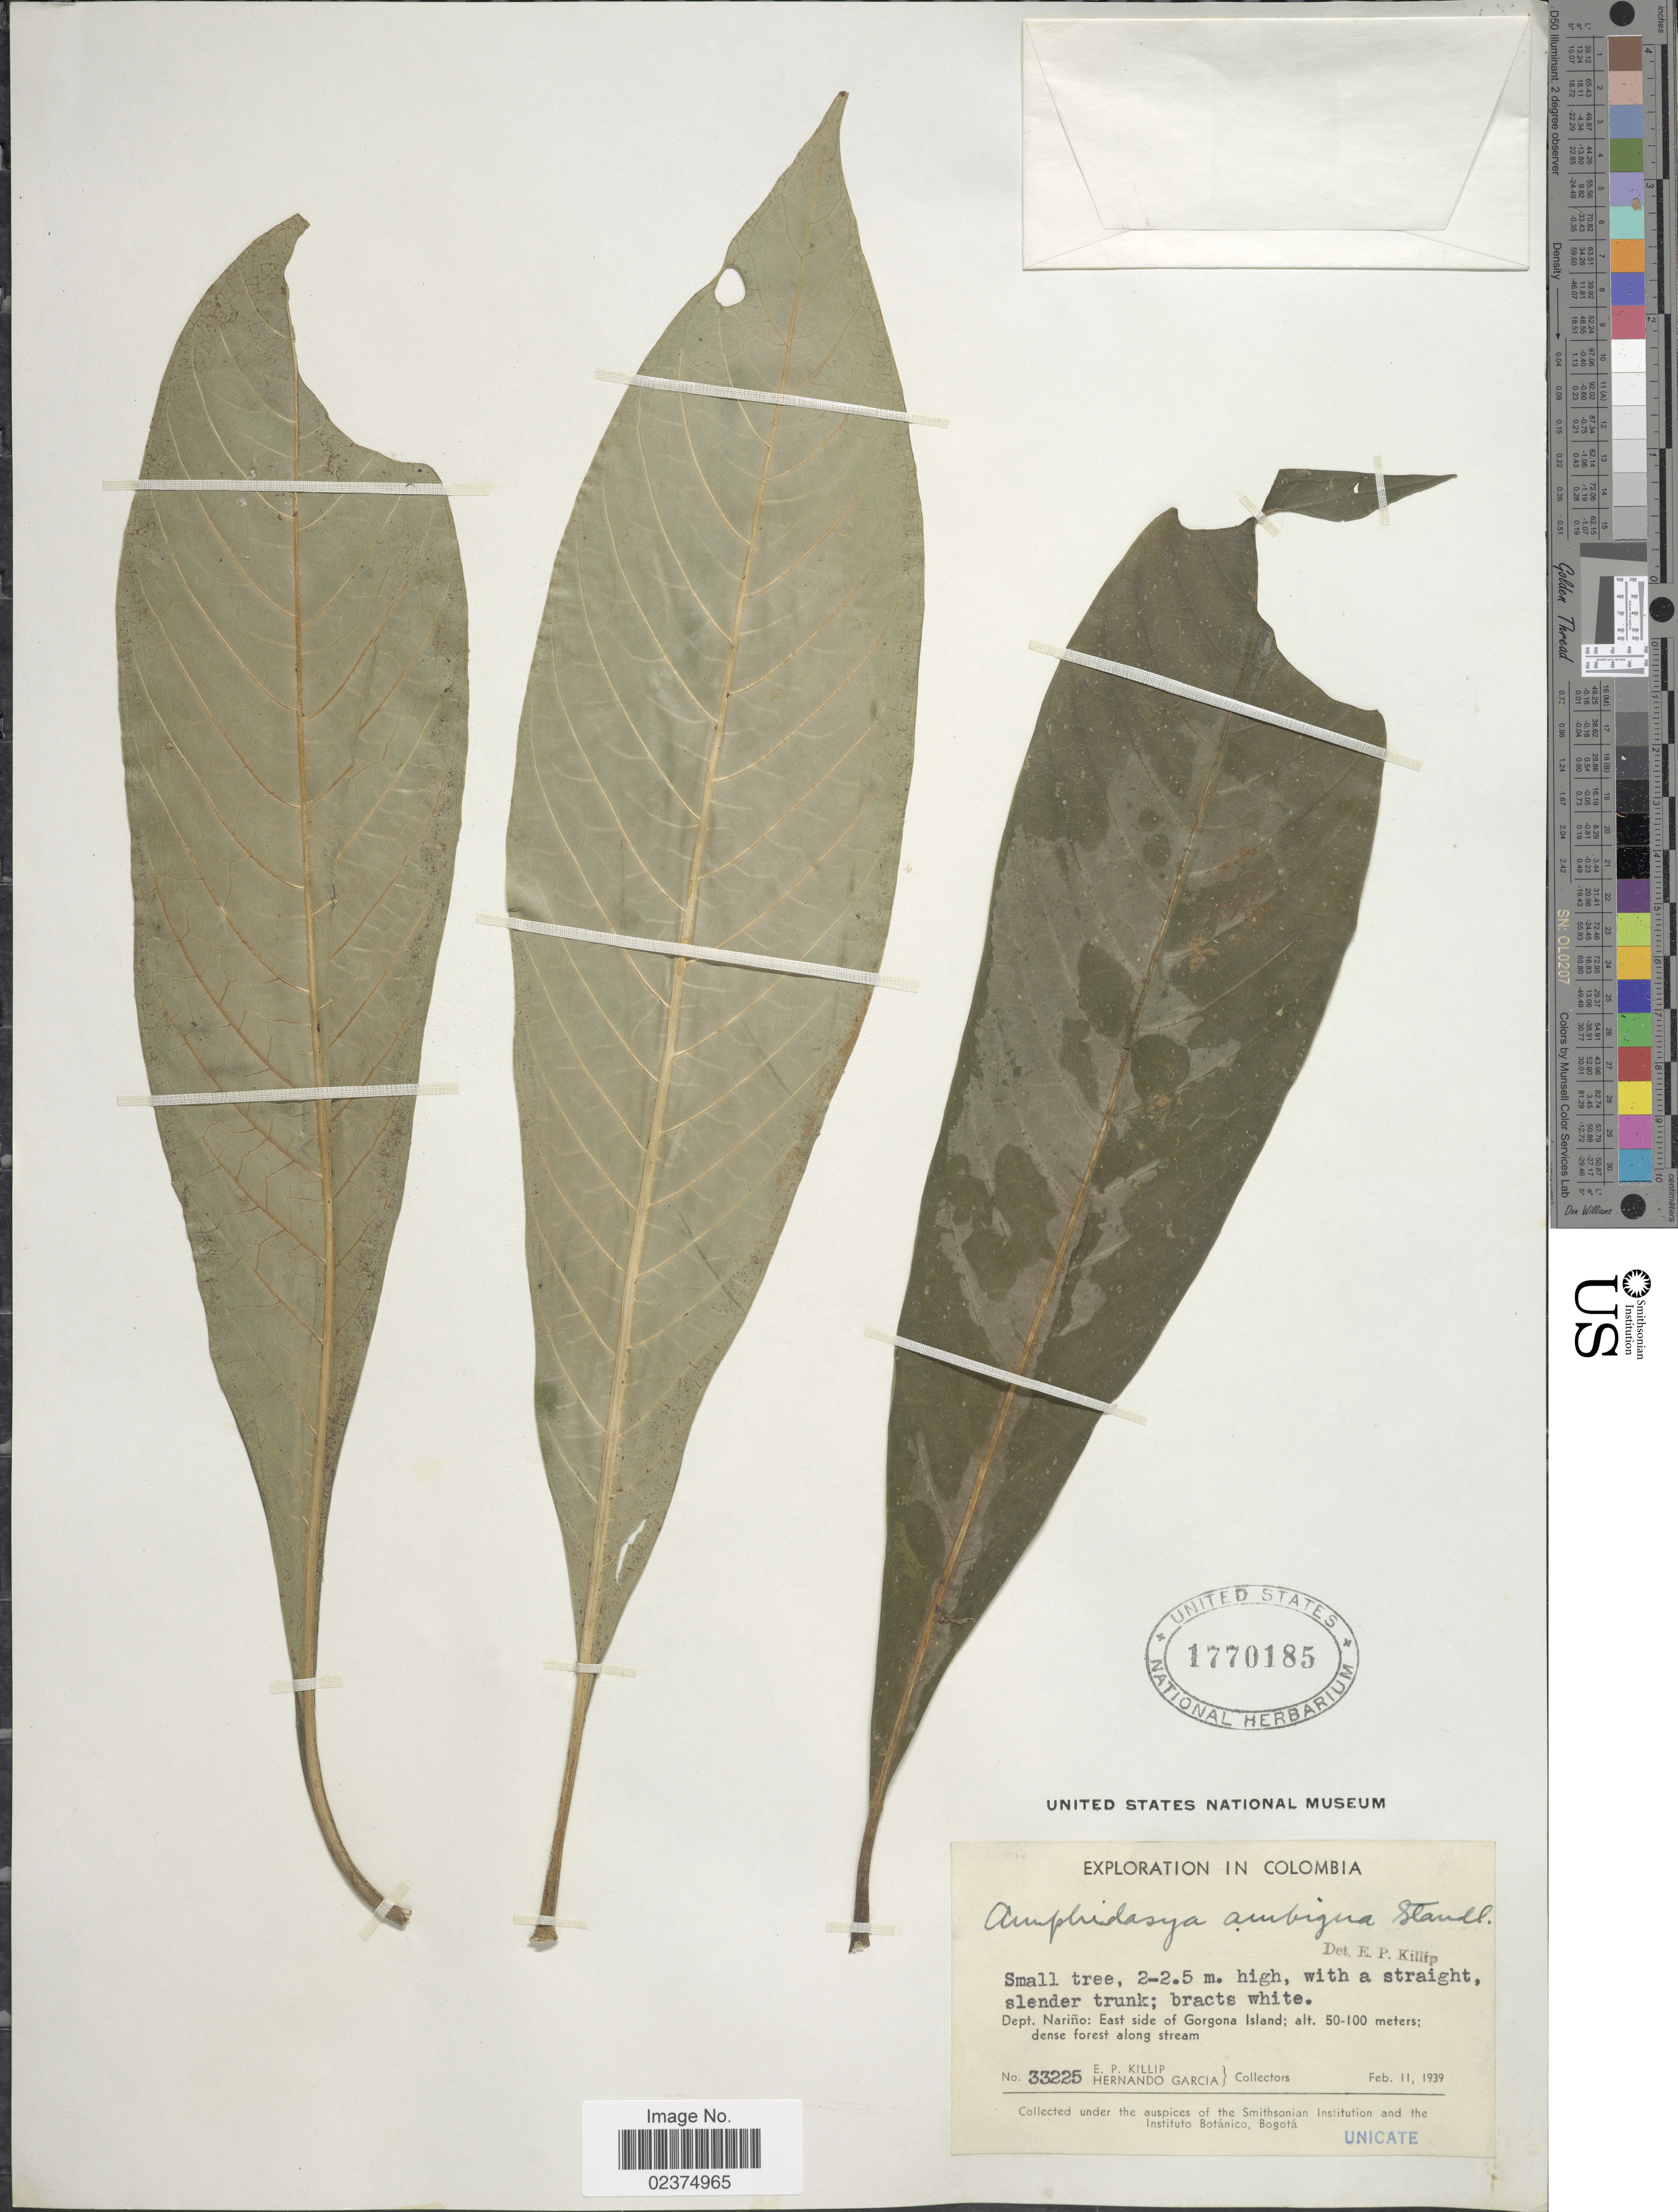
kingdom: Plantae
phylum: Tracheophyta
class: Magnoliopsida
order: Gentianales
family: Rubiaceae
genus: Amphidasya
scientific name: Amphidasya ambigua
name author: Standl.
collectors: E. P. Killip & H. Garcia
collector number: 33225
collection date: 1939-02-11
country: Colombia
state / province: Nariño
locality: East side of Gorgona Island; dense forest along stream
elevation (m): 50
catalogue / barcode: US 1770185